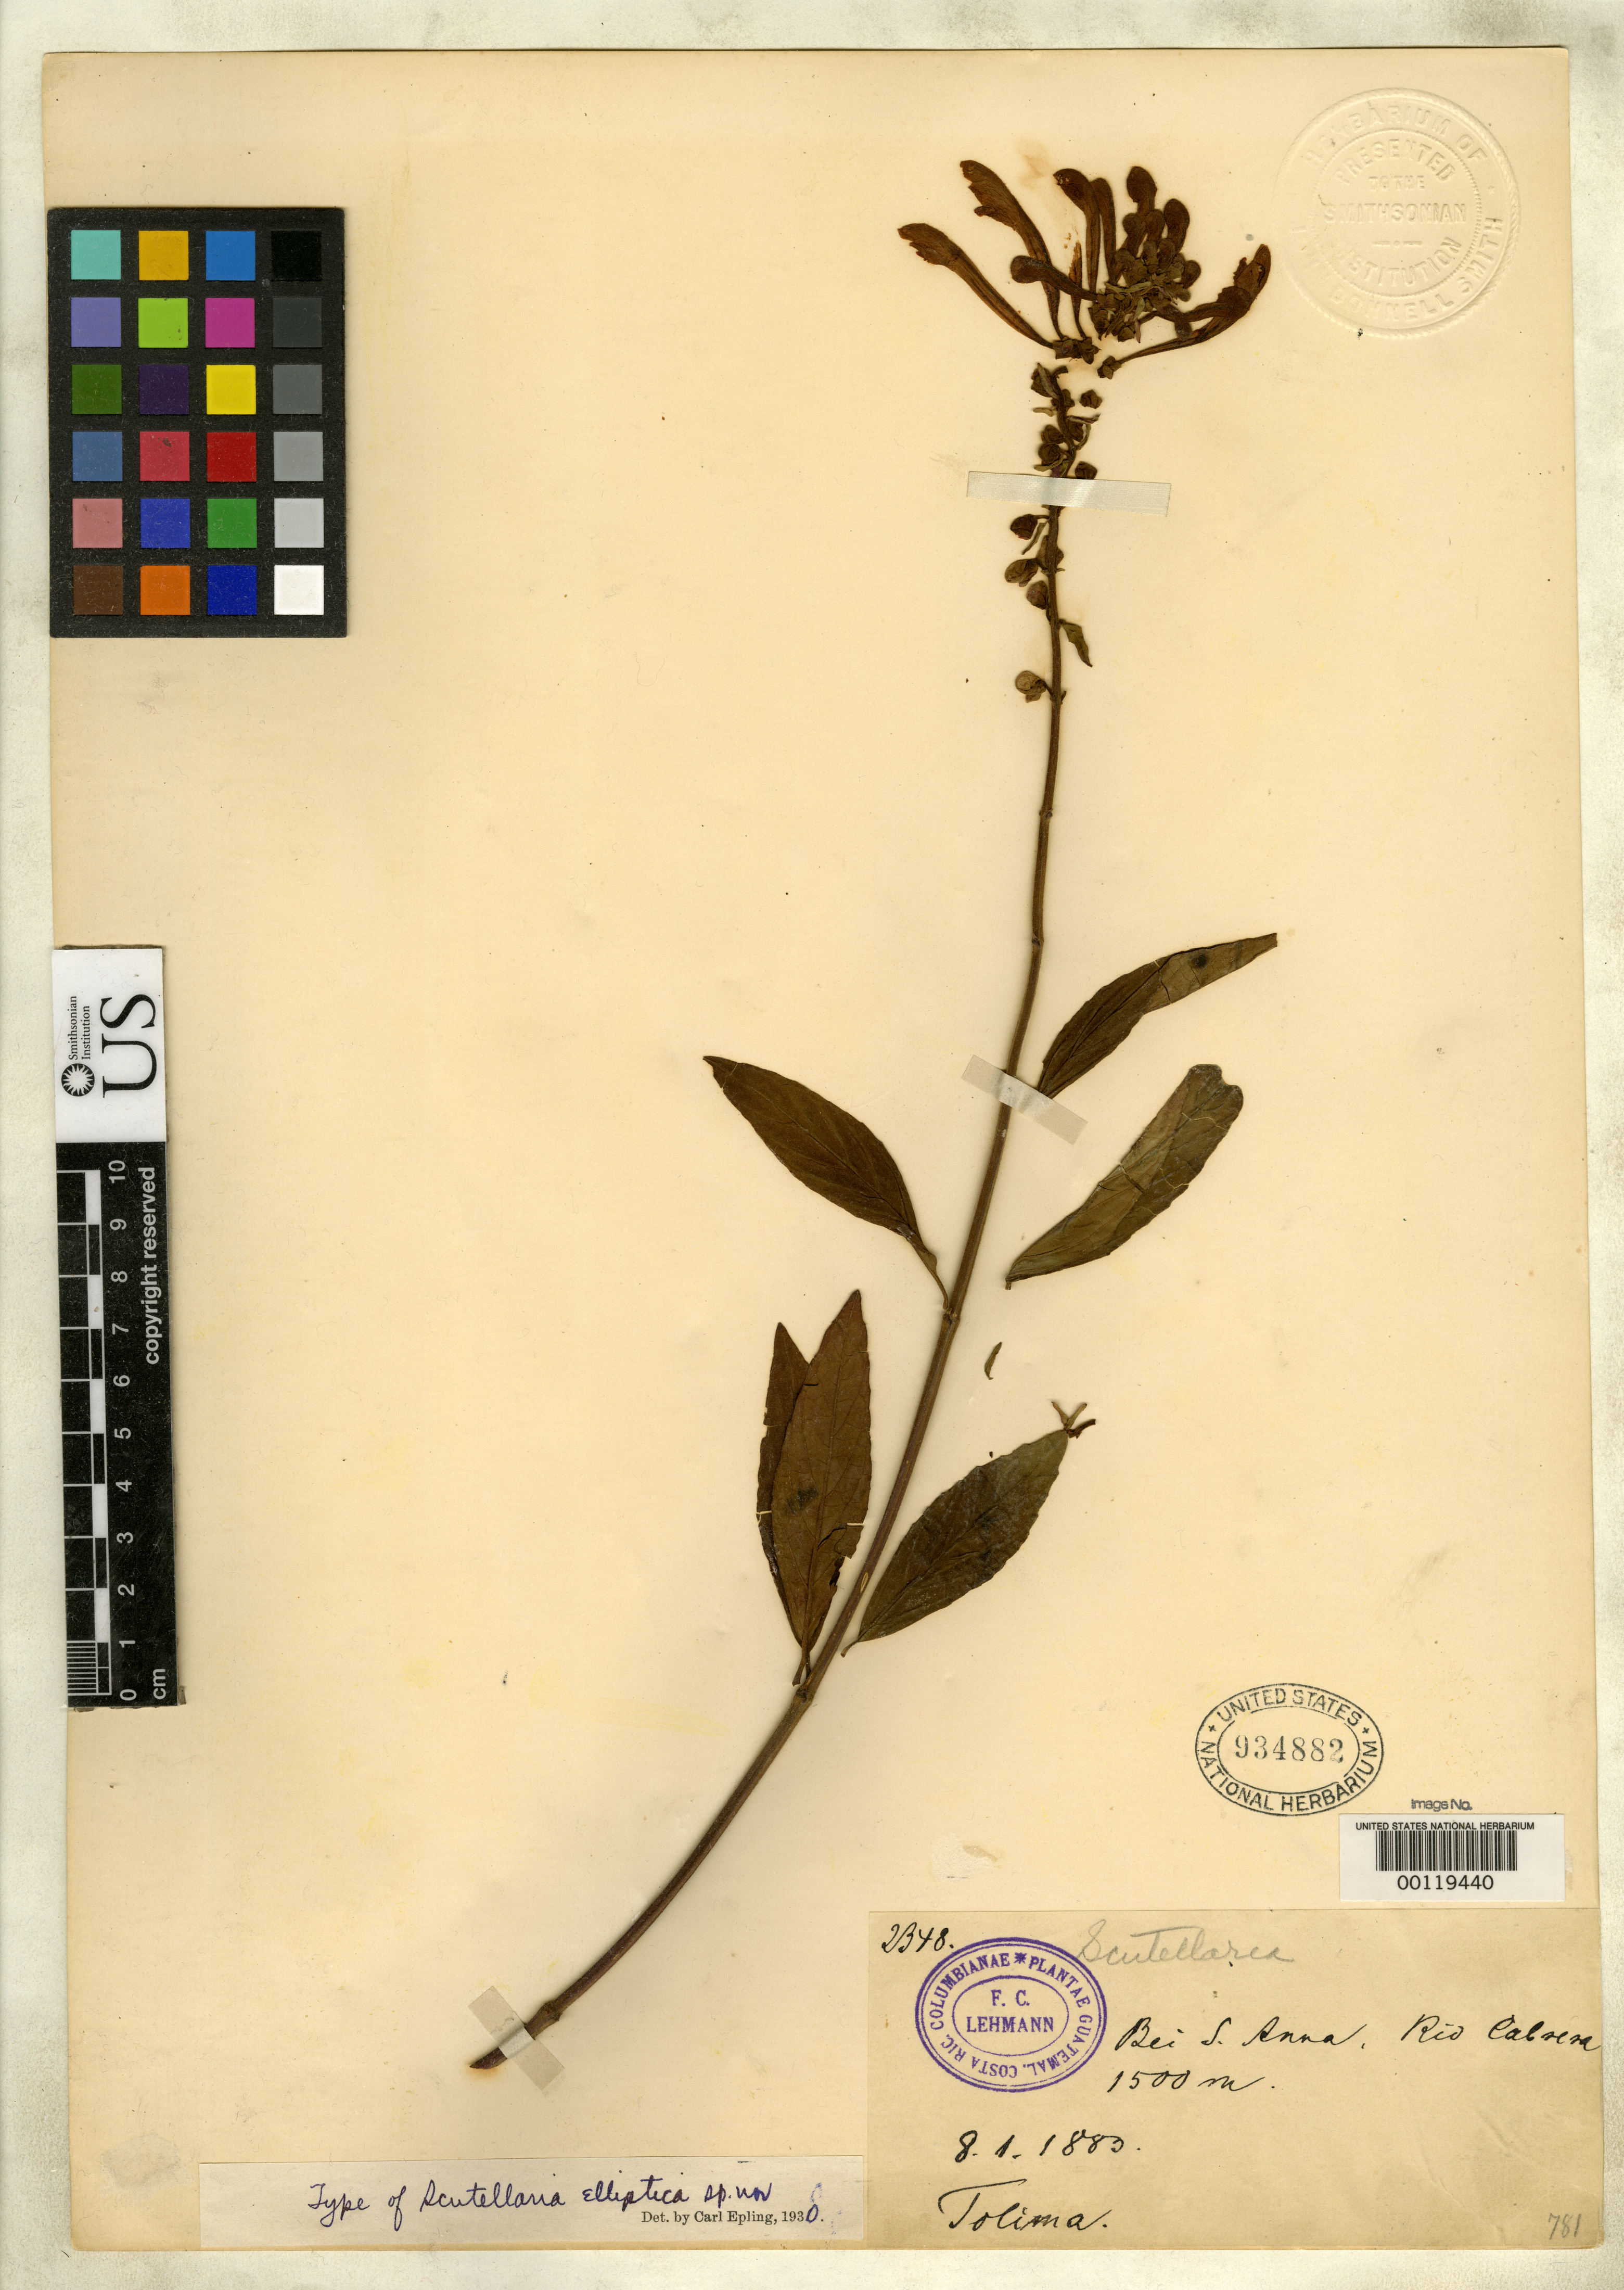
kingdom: Plantae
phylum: Tracheophyta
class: Magnoliopsida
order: Lamiales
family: Lamiaceae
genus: Scutellaria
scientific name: Scutellaria elliptica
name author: Epling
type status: Holotype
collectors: F. C. Lehmann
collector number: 2348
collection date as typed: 08 Jan 1883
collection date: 1883-01-08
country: Colombia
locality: Tolima.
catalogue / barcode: US 934882